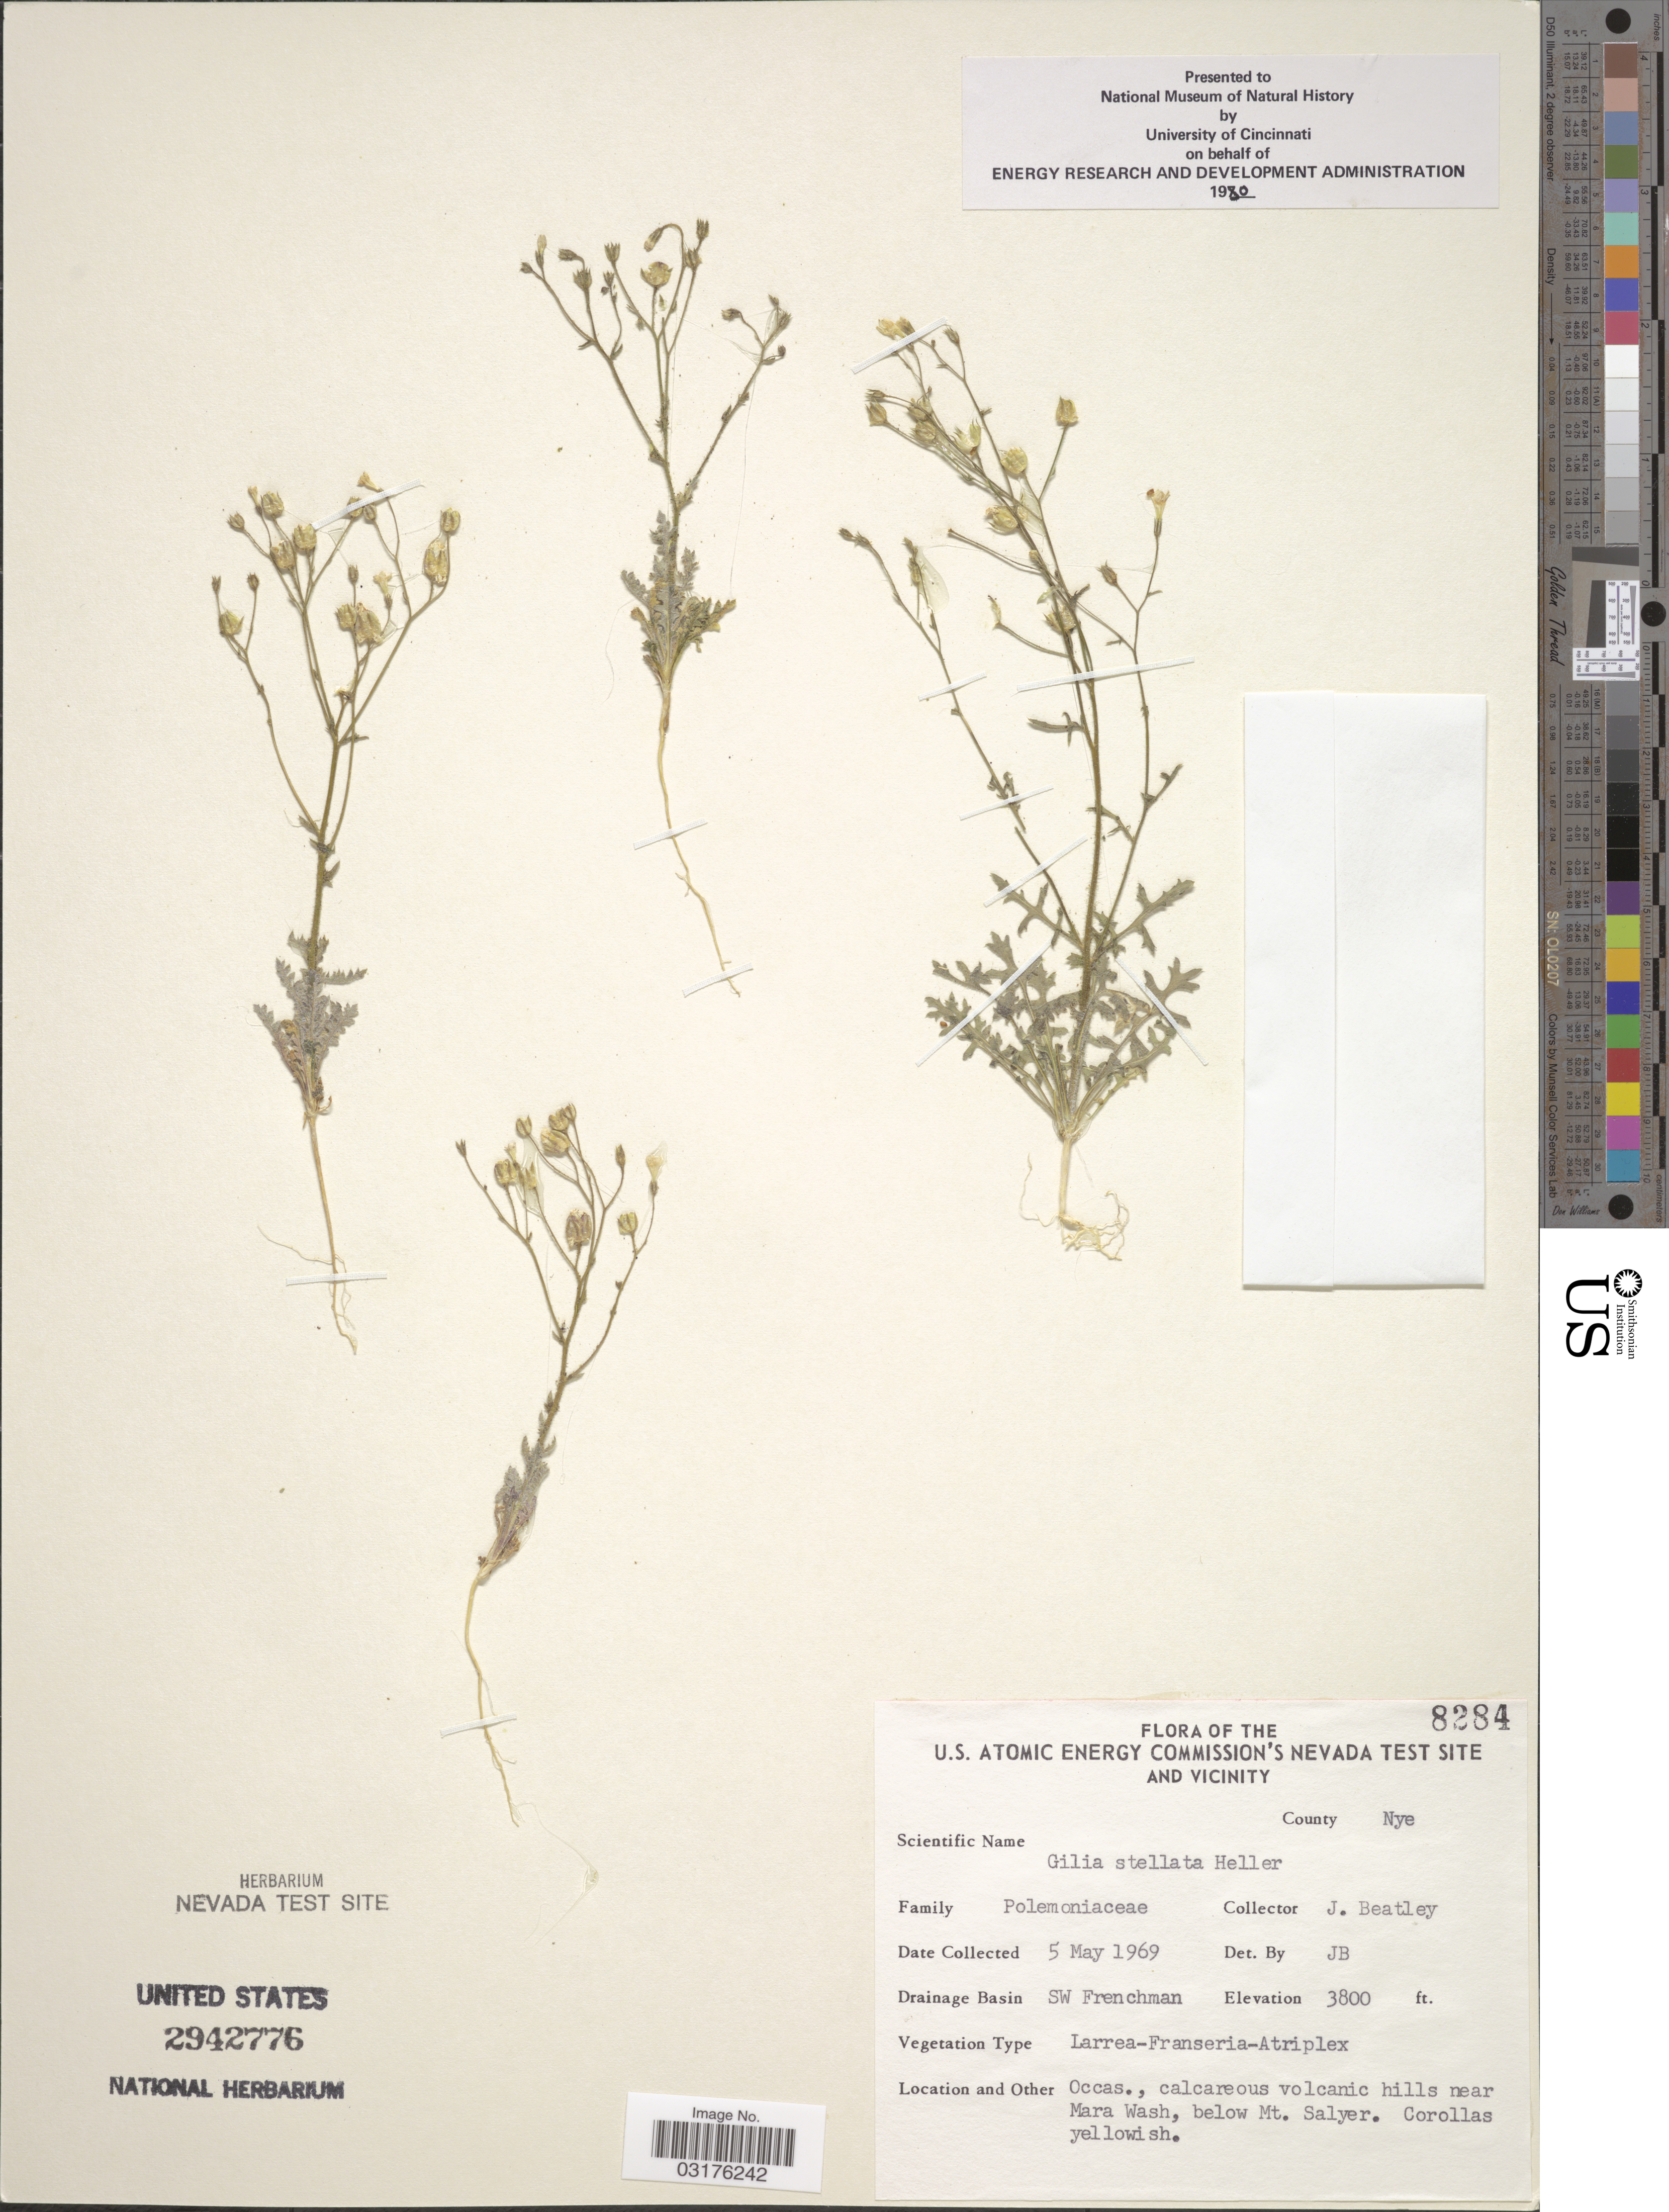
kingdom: Plantae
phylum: Tracheophyta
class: Magnoliopsida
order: Ericales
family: Polemoniaceae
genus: Gilia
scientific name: Gilia stellata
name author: A. Heller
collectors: J. C. Beatley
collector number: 8284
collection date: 1969-05-05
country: United States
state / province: Nevada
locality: The U.S. Atomic Energy Commission's Nevada Test Site And Vicinity, County Nye, Drainage Basin SW Frenchman, Ocass., calcareous volcanic hills near Mara Wash, below Mt. Salyer.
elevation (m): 1158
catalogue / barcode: US 2942776